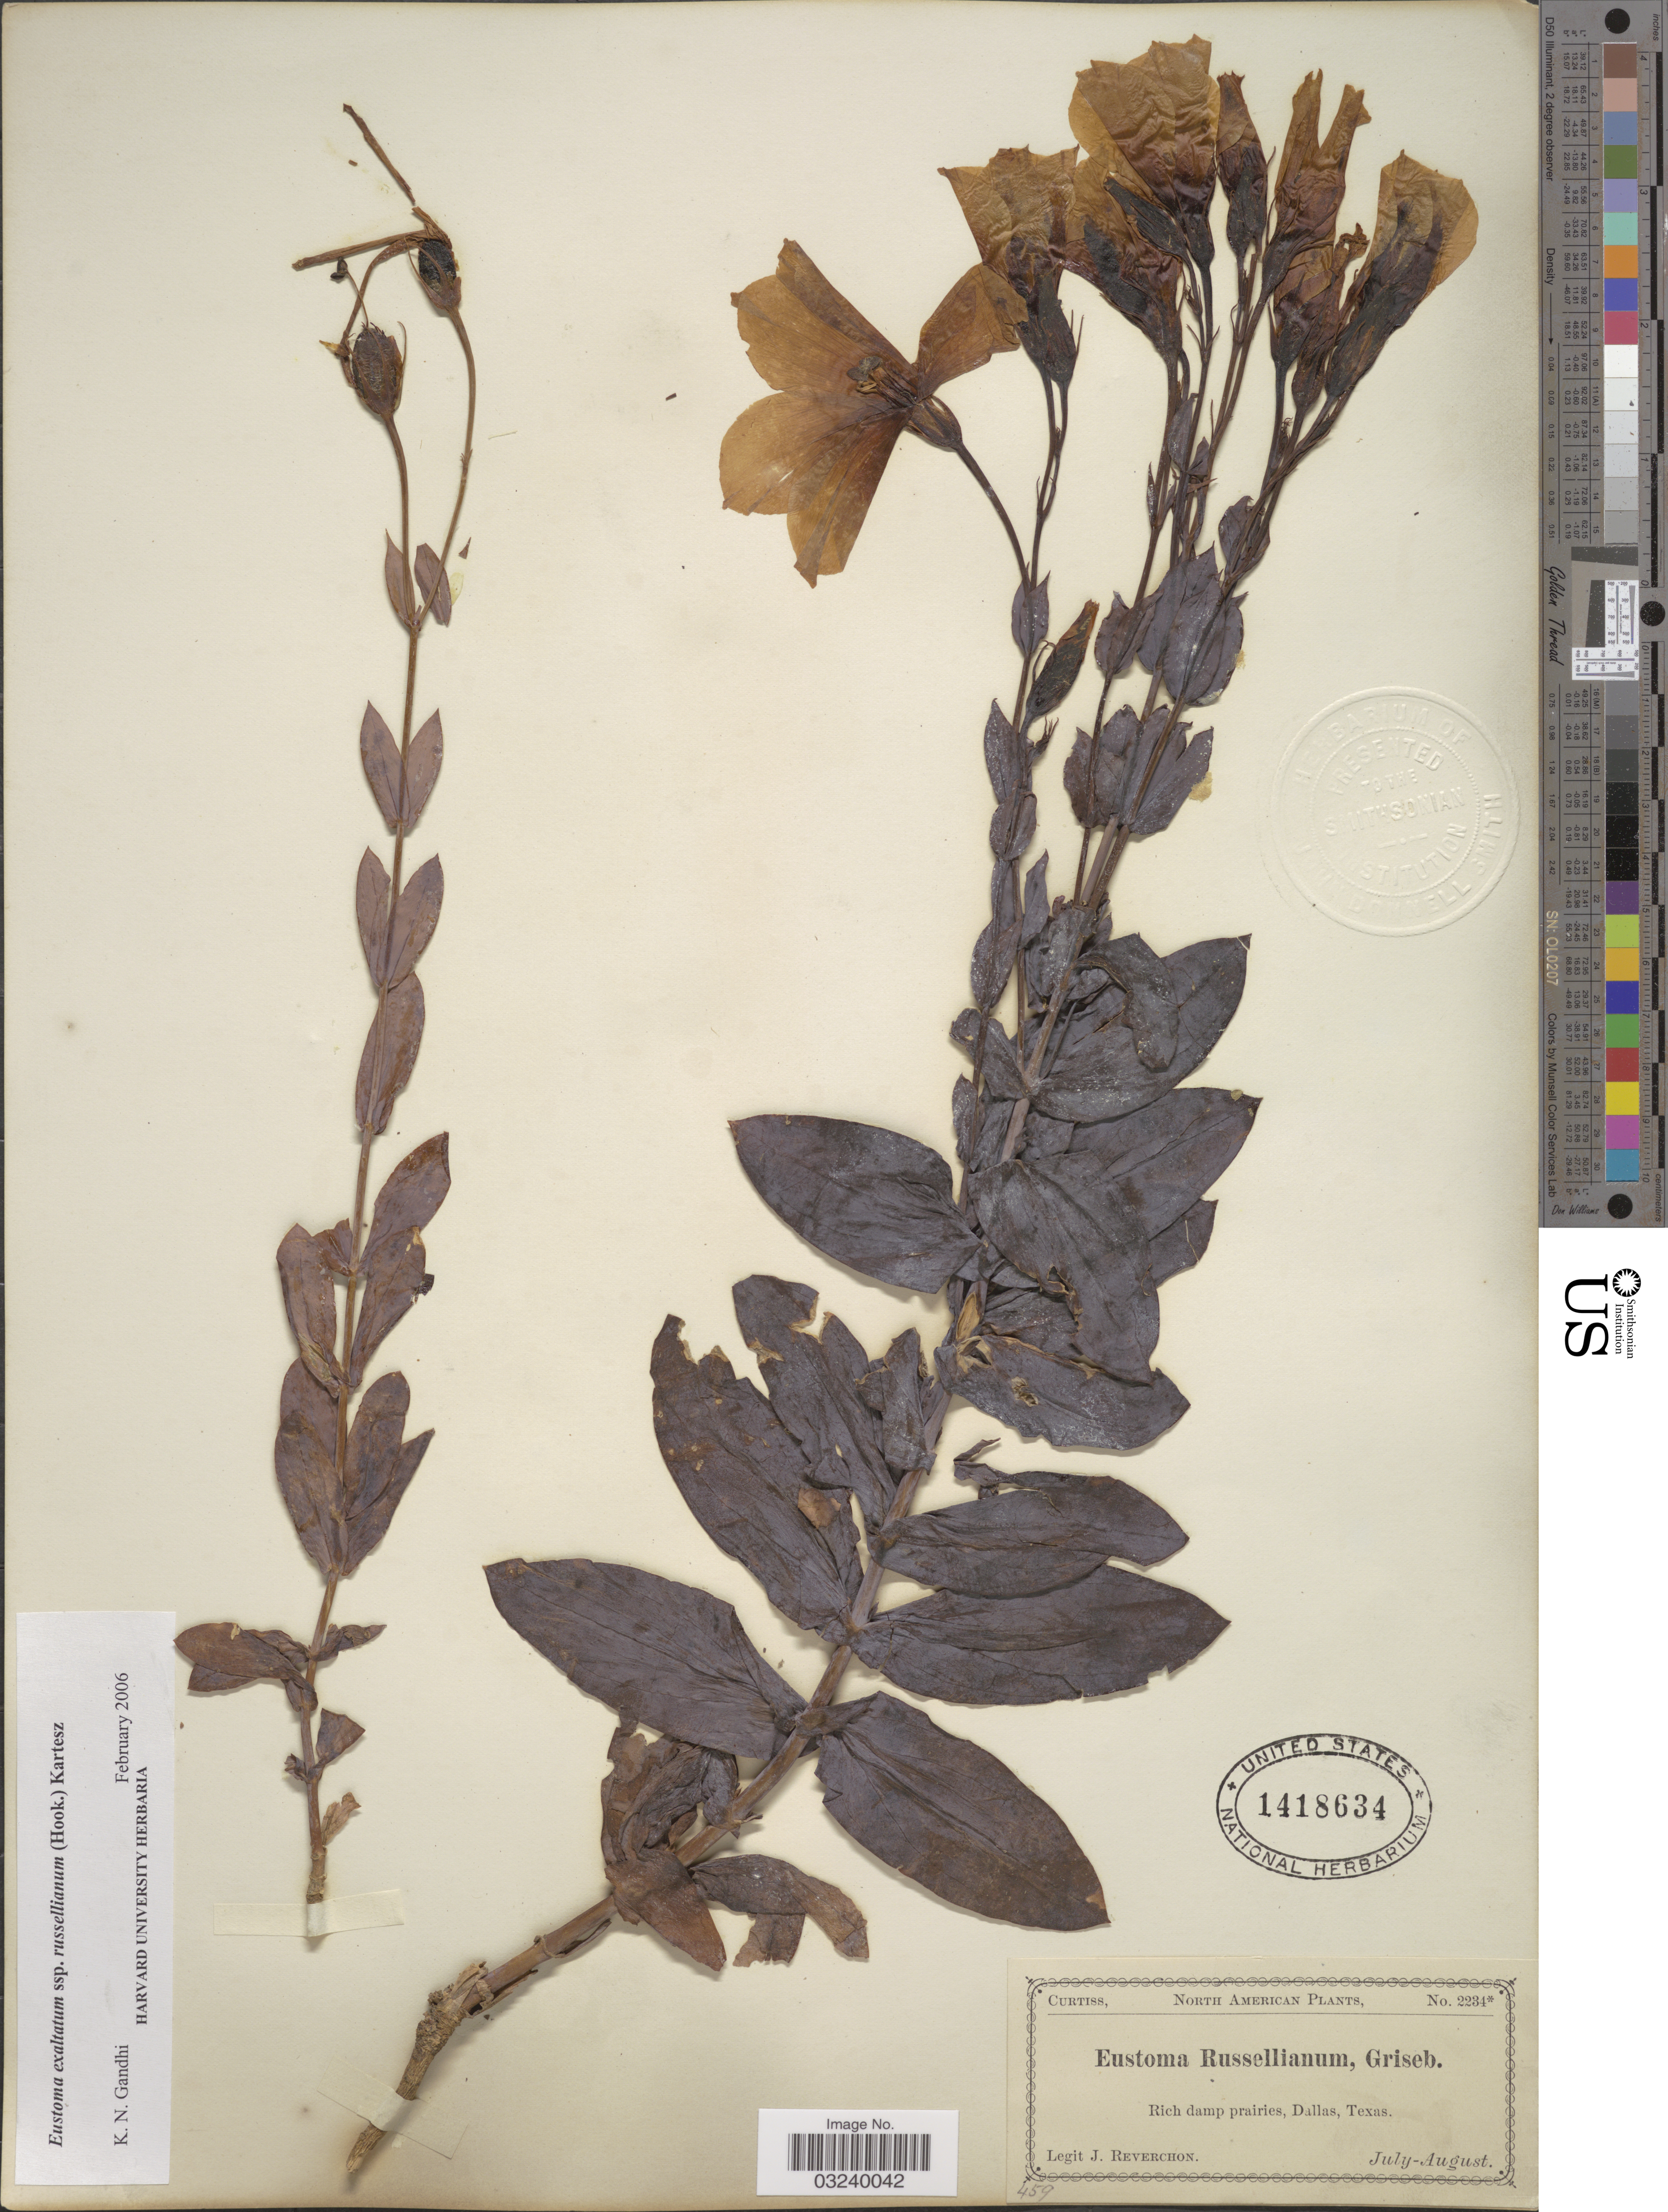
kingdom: Plantae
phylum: Tracheophyta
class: Magnoliopsida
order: Gentianales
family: Gentianaceae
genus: Eustoma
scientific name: Eustoma grandiflorum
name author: (Raf.) Shinners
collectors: J. Reverchon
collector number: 2234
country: United States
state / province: Texas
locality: Rich damp prairies, Dallas, Texas.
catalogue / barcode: US 1418634